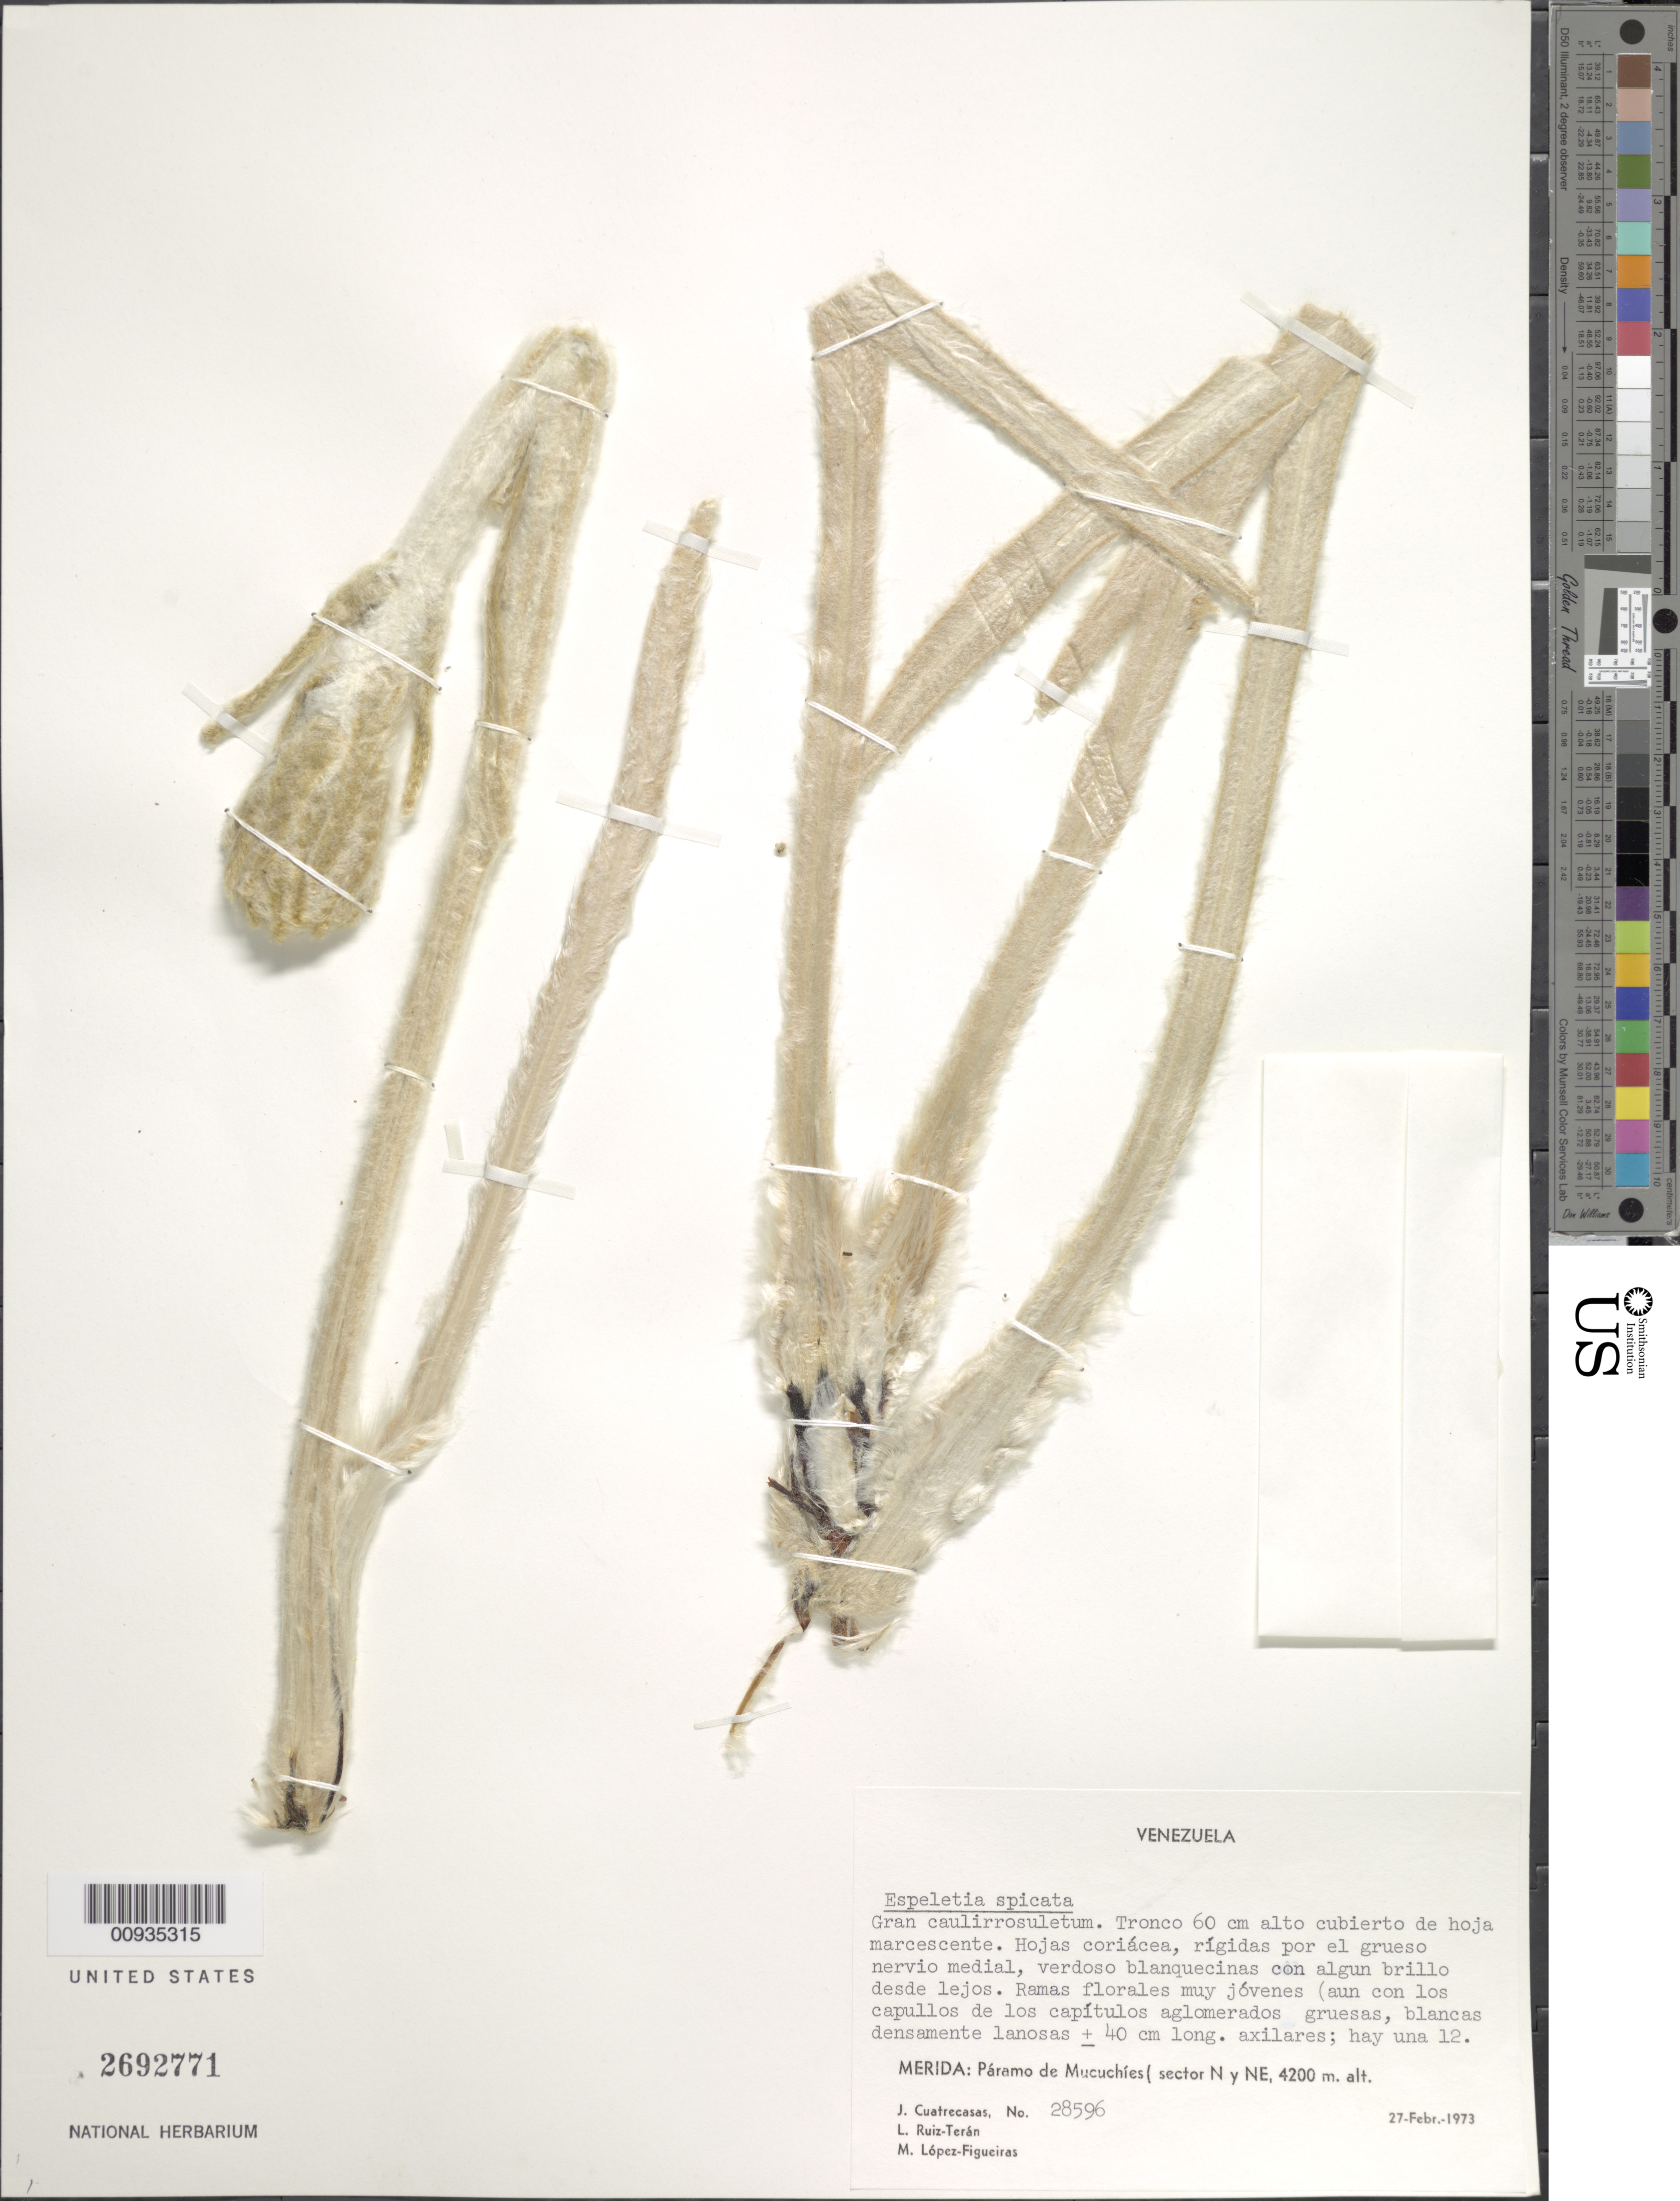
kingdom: Plantae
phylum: Tracheophyta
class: Magnoliopsida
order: Asterales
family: Asteraceae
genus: Coespeletia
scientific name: Coespeletia spicata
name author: (Sch. Bip. ex Wedd.) Cuatrec.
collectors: J. Cuatrecasas, L. E. Ruíz-Terán & M. López Figueiras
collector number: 28596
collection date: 1973-02-27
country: Venezuela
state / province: Mérida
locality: Páramo de Mucuchíes. Sector N y NE.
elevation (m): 4200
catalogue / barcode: US 2692771